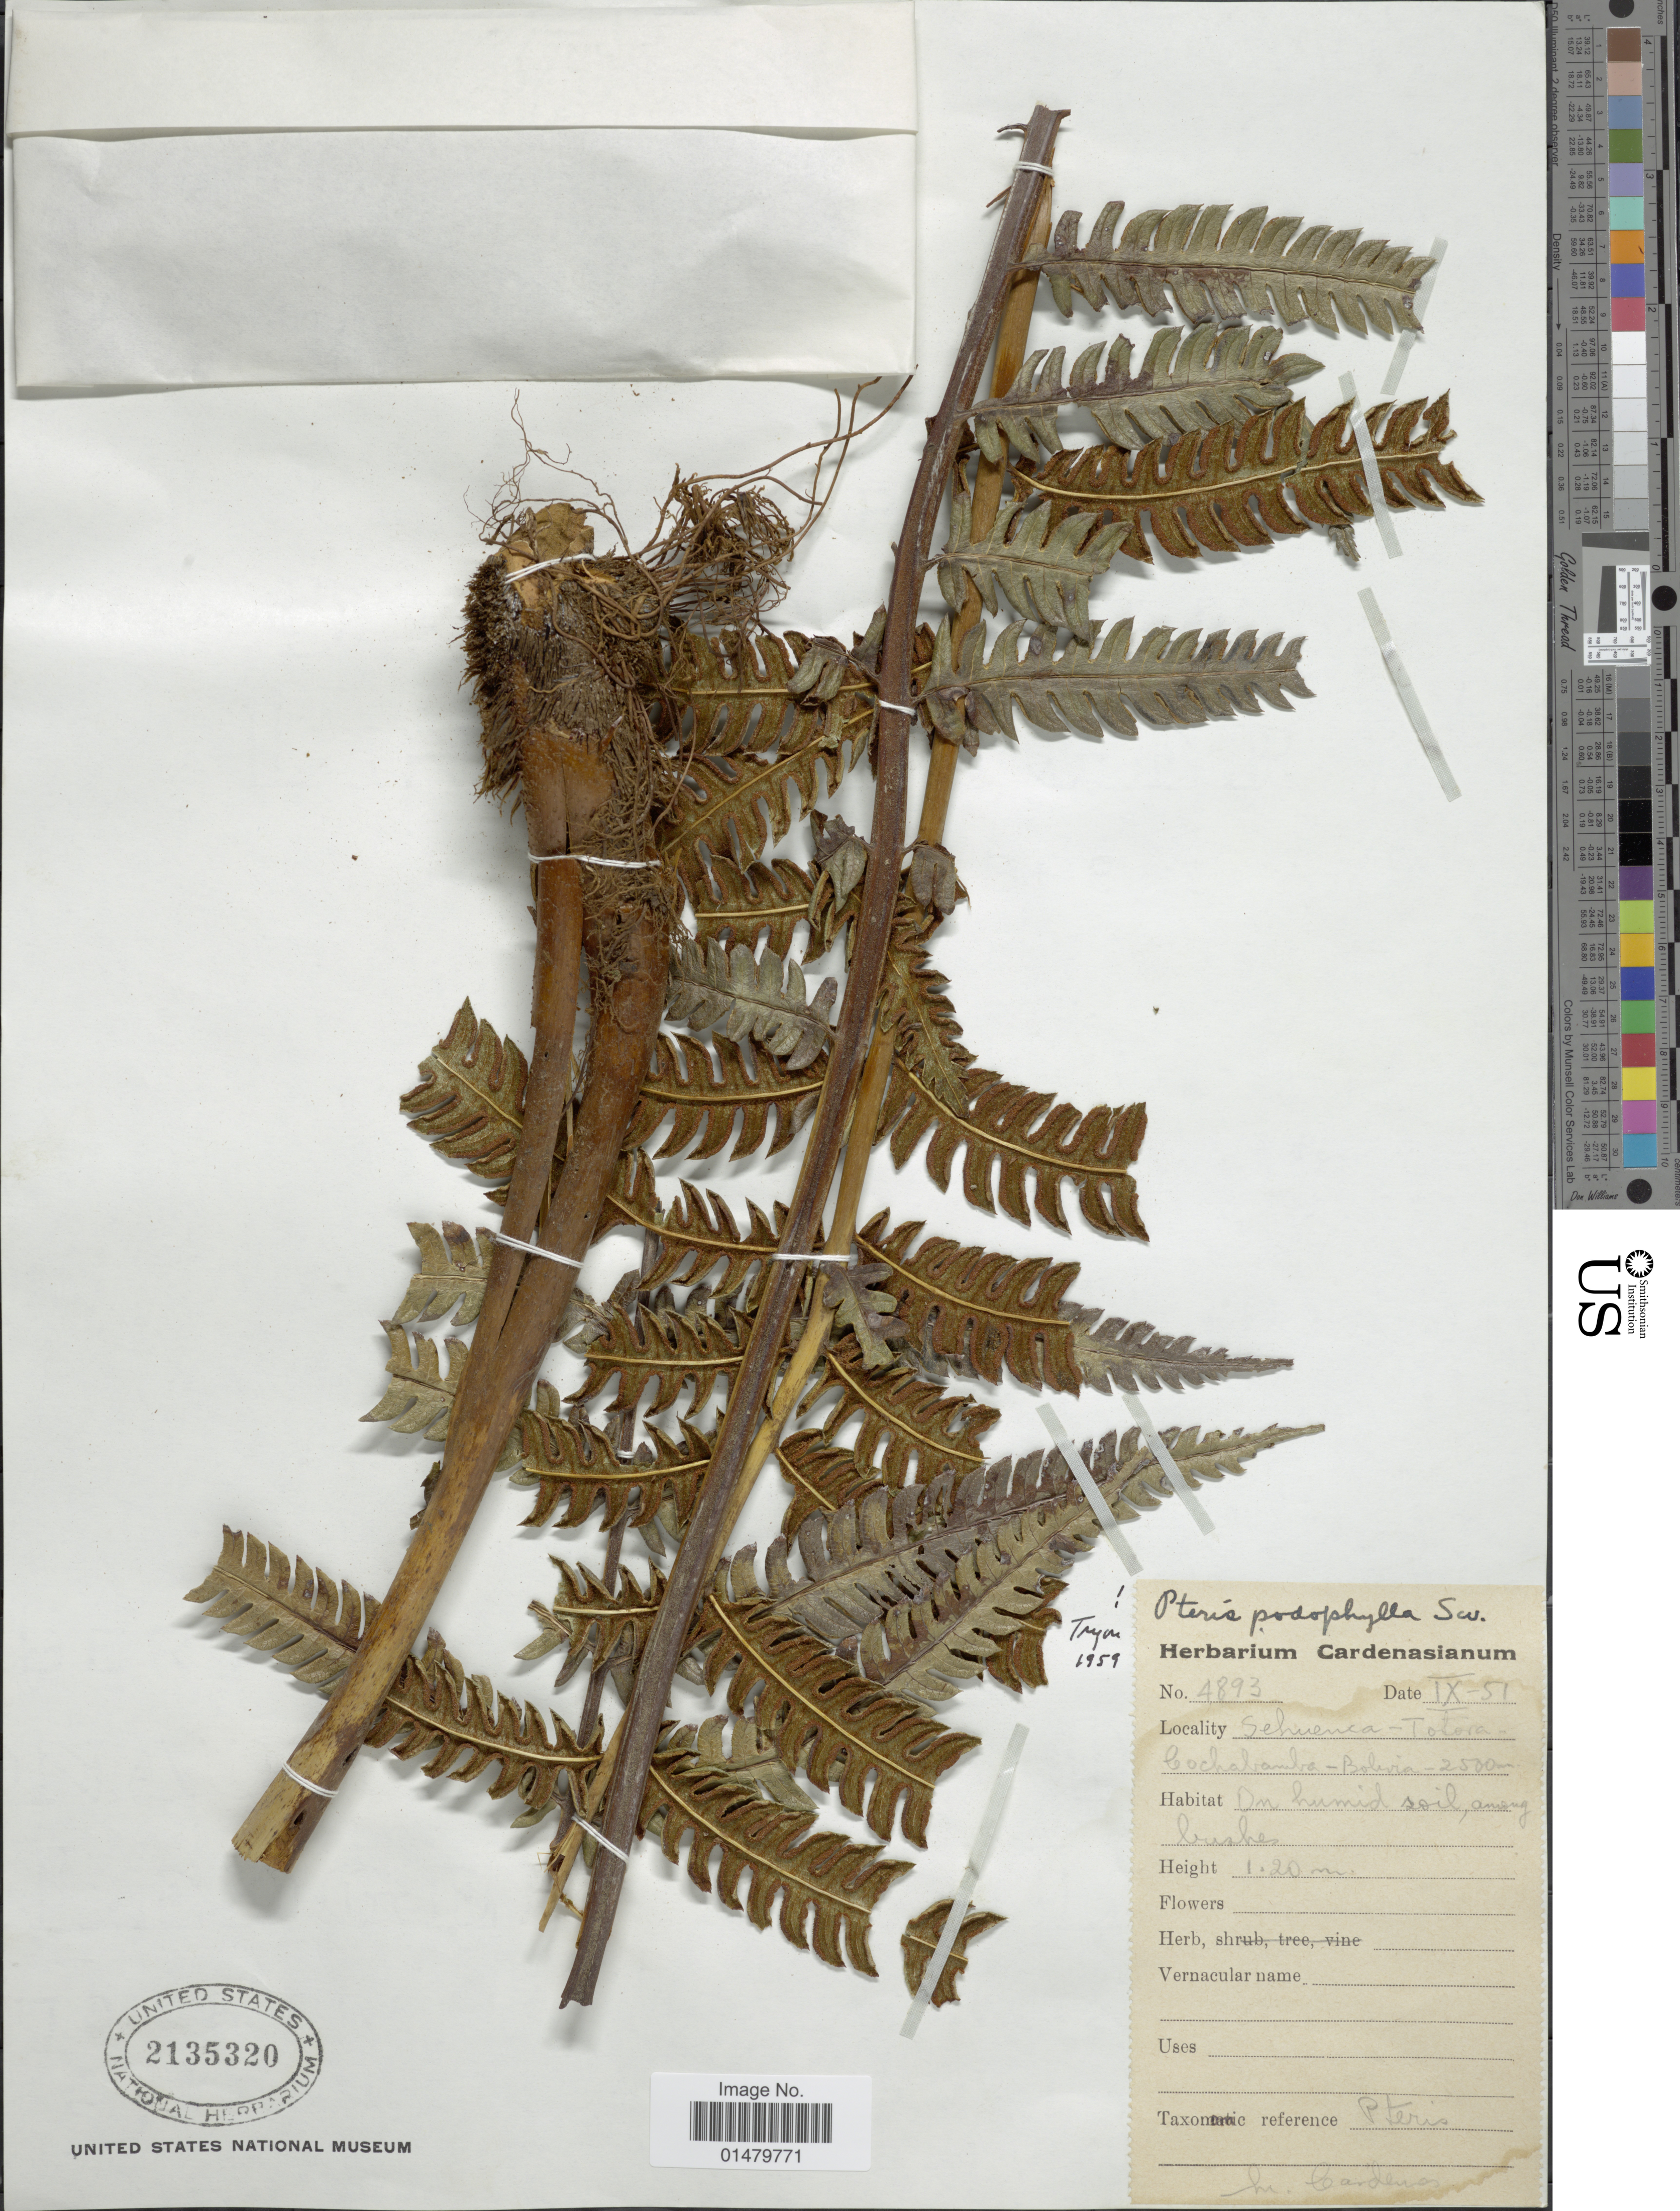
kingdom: Plantae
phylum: Tracheophyta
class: Polypodiopsida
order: Polypodiales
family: Pteridaceae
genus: Pteris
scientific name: Pteris podophylla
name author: Sw.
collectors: Herbarium Cardenasianum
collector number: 4893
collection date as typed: Transcribed d/m/y: /9/51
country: Bolivia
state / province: Cochabamba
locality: Sehuenca-Totora-Cochabamba.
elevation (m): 120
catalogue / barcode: US 2135320